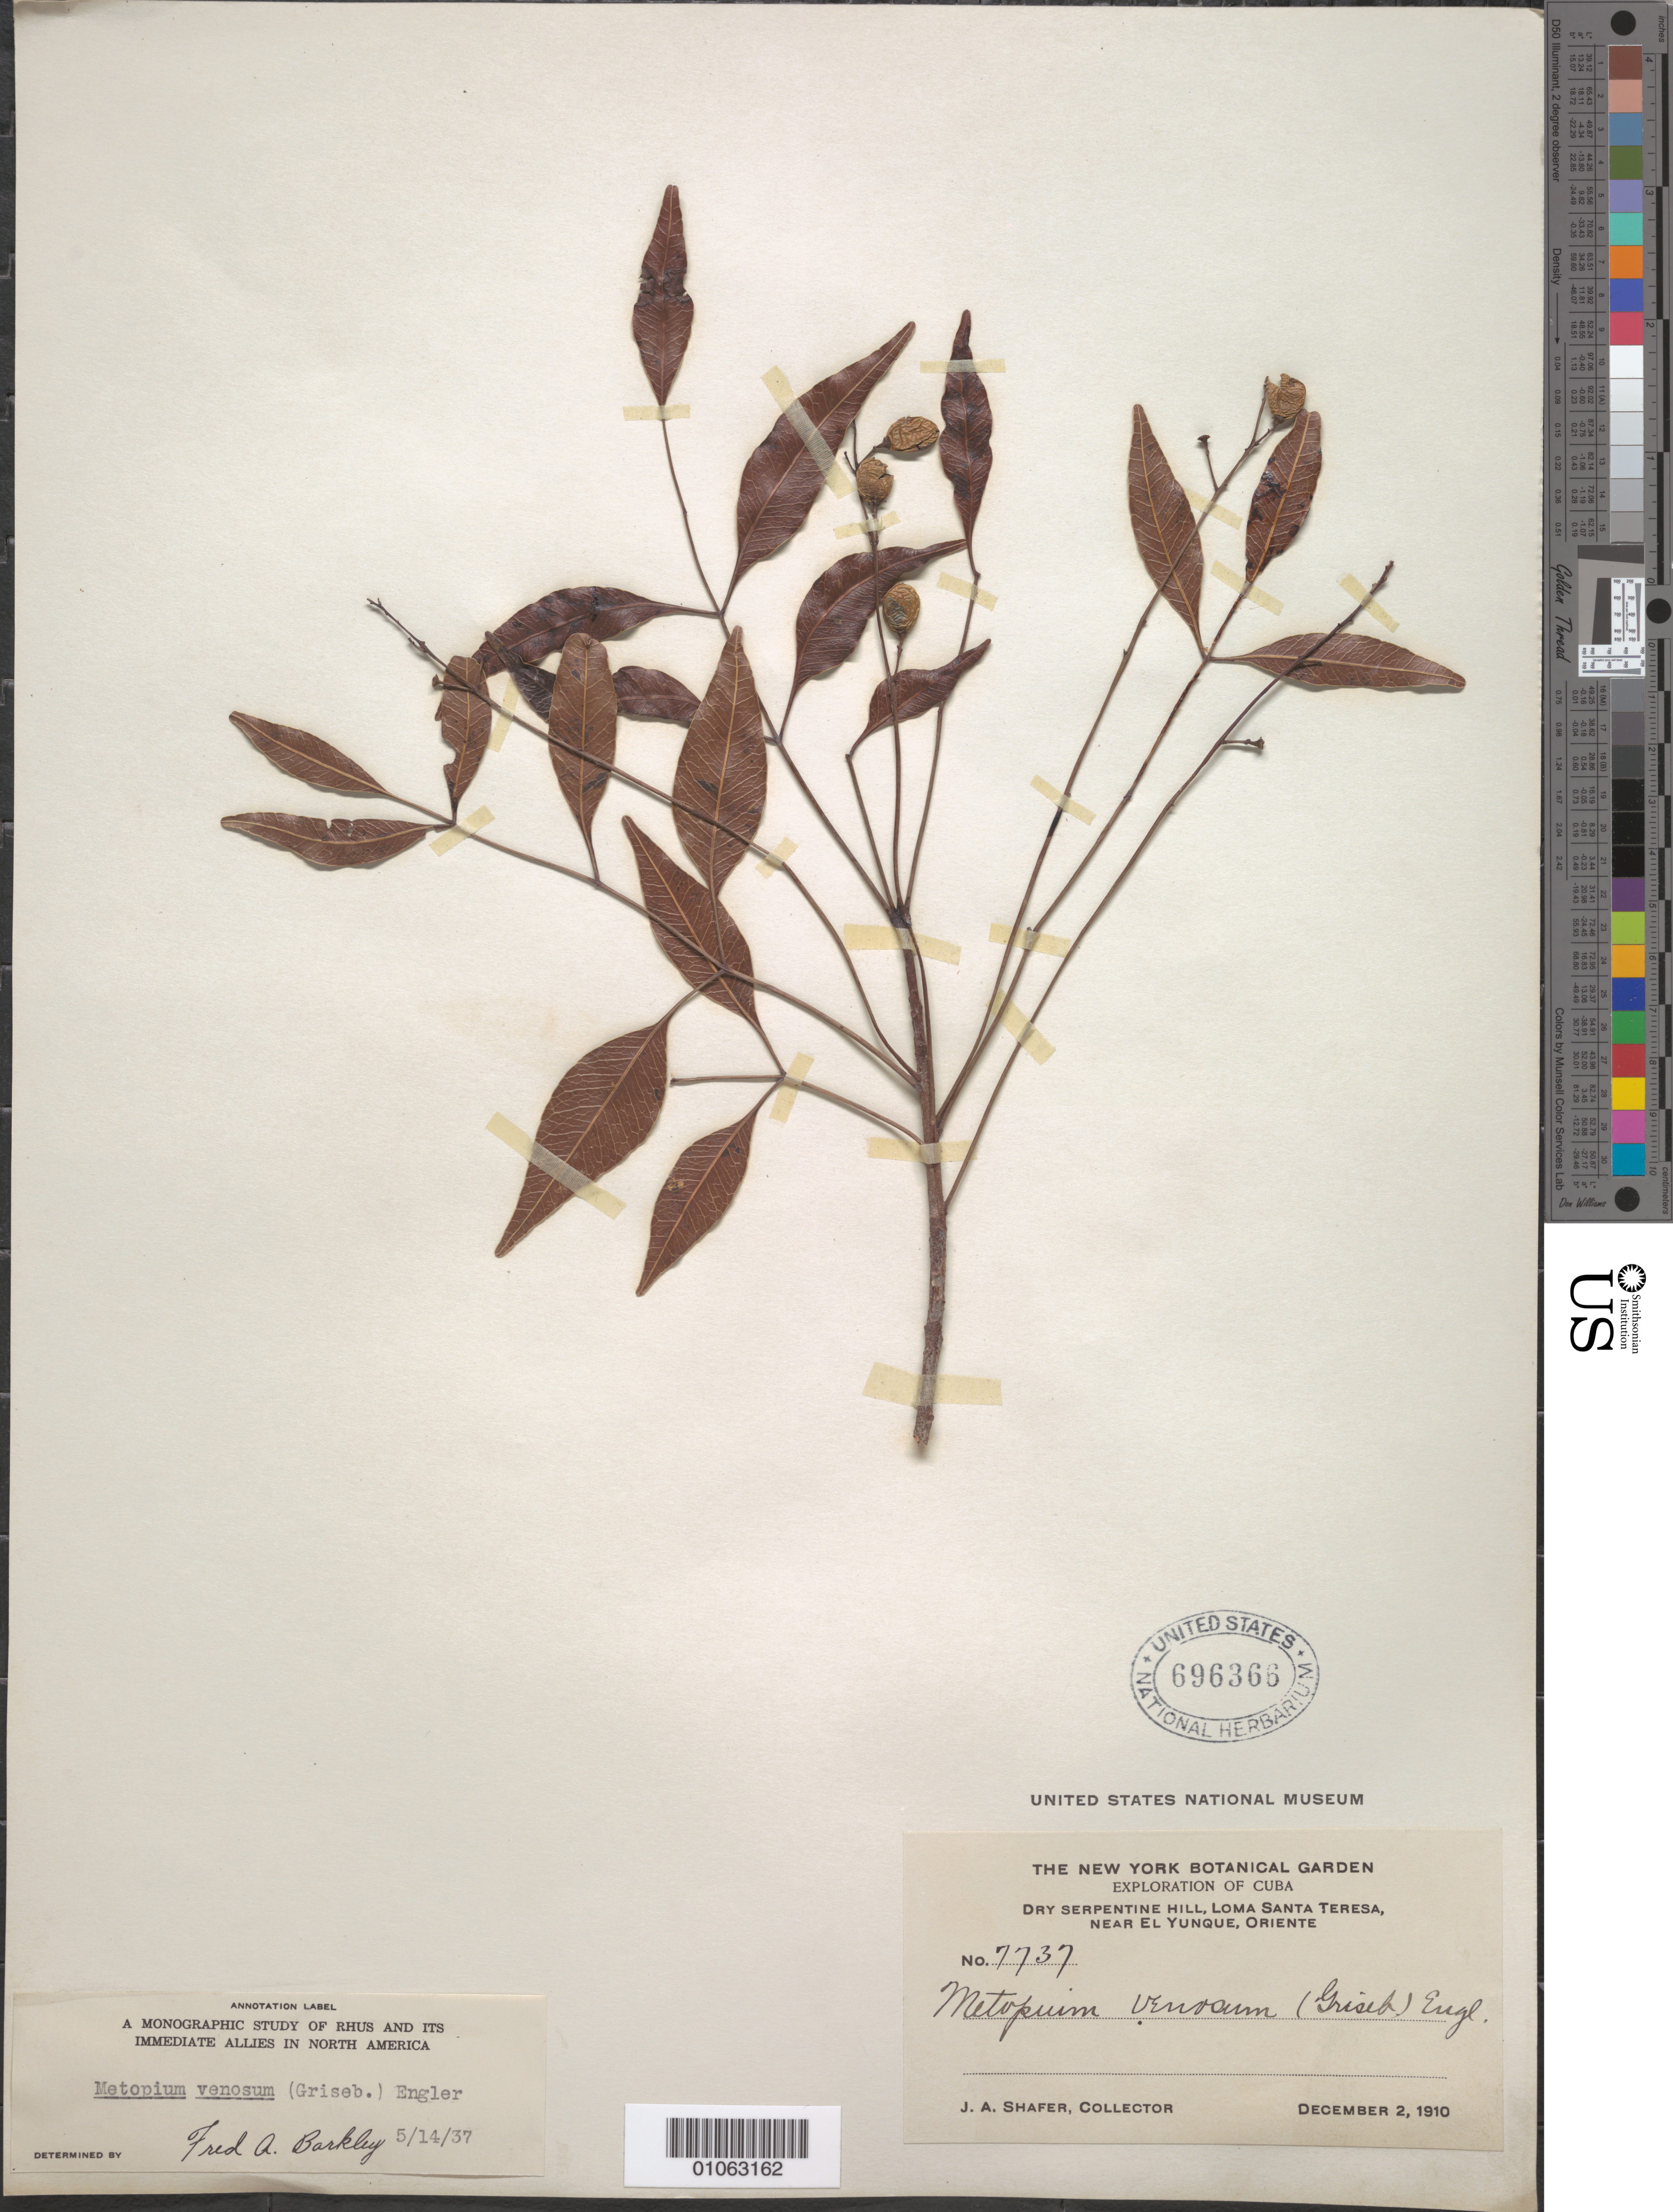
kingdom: Plantae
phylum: Tracheophyta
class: Magnoliopsida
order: Sapindales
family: Anacardiaceae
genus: Metopium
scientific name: Metopium venosum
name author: (Griseb.) Engl.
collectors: J. A. Shafer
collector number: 7737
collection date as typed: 02 Dec 1910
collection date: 1910-12-02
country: Cuba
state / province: Oriente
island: Cuba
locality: Dry Serpentine Hill, Loma Santa Teresa, Near El Yunque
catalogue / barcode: US 696366